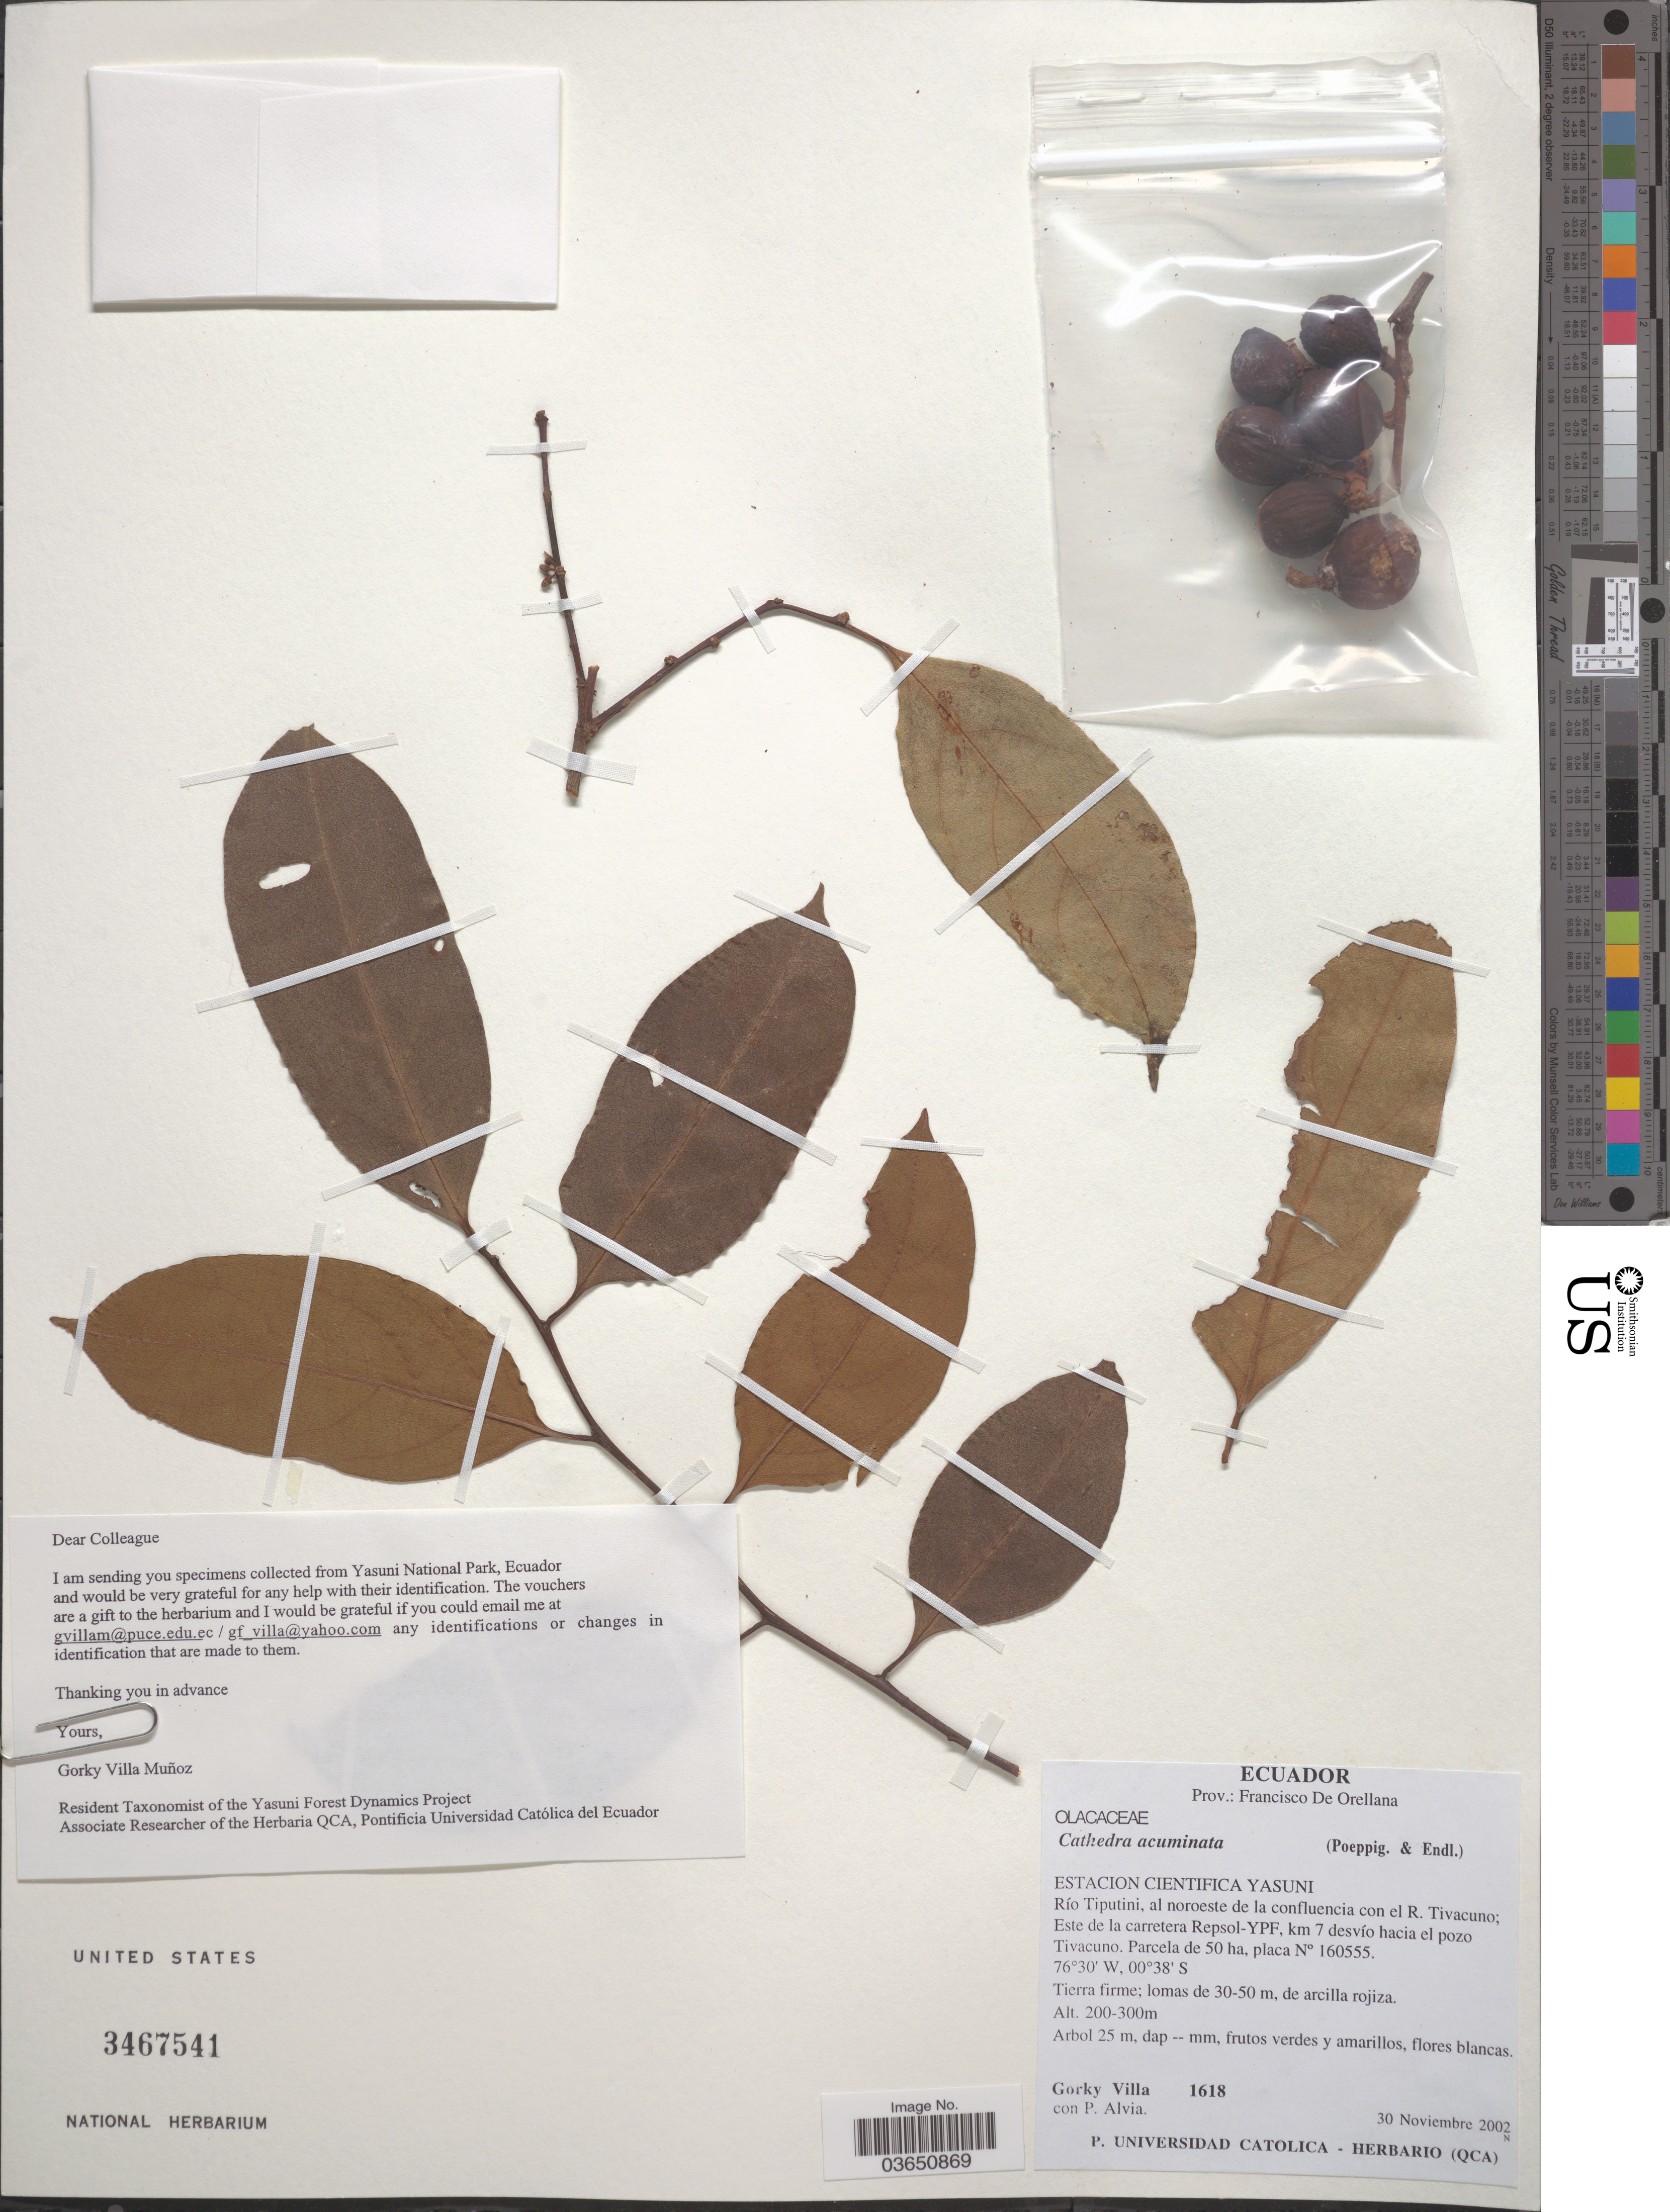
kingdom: Plantae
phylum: Tracheophyta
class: Magnoliopsida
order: Santalales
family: Aptandraceae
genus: Cathedra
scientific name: Cathedra acuminata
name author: (Benth.) Miers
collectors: G. Villa & P. Alvia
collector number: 1618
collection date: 2002-11-30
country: Ecuador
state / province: Orellana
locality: Prov.: Francisco De Orellana. Estacion Cientifica Yasuni. Río Tiputini, al noroeste de la confluencia con el R. Tivacuno; Este de la carretera Repsol-YPF, km 7 desvío hacia el pozo Tivacuno.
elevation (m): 200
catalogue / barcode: US 3467541